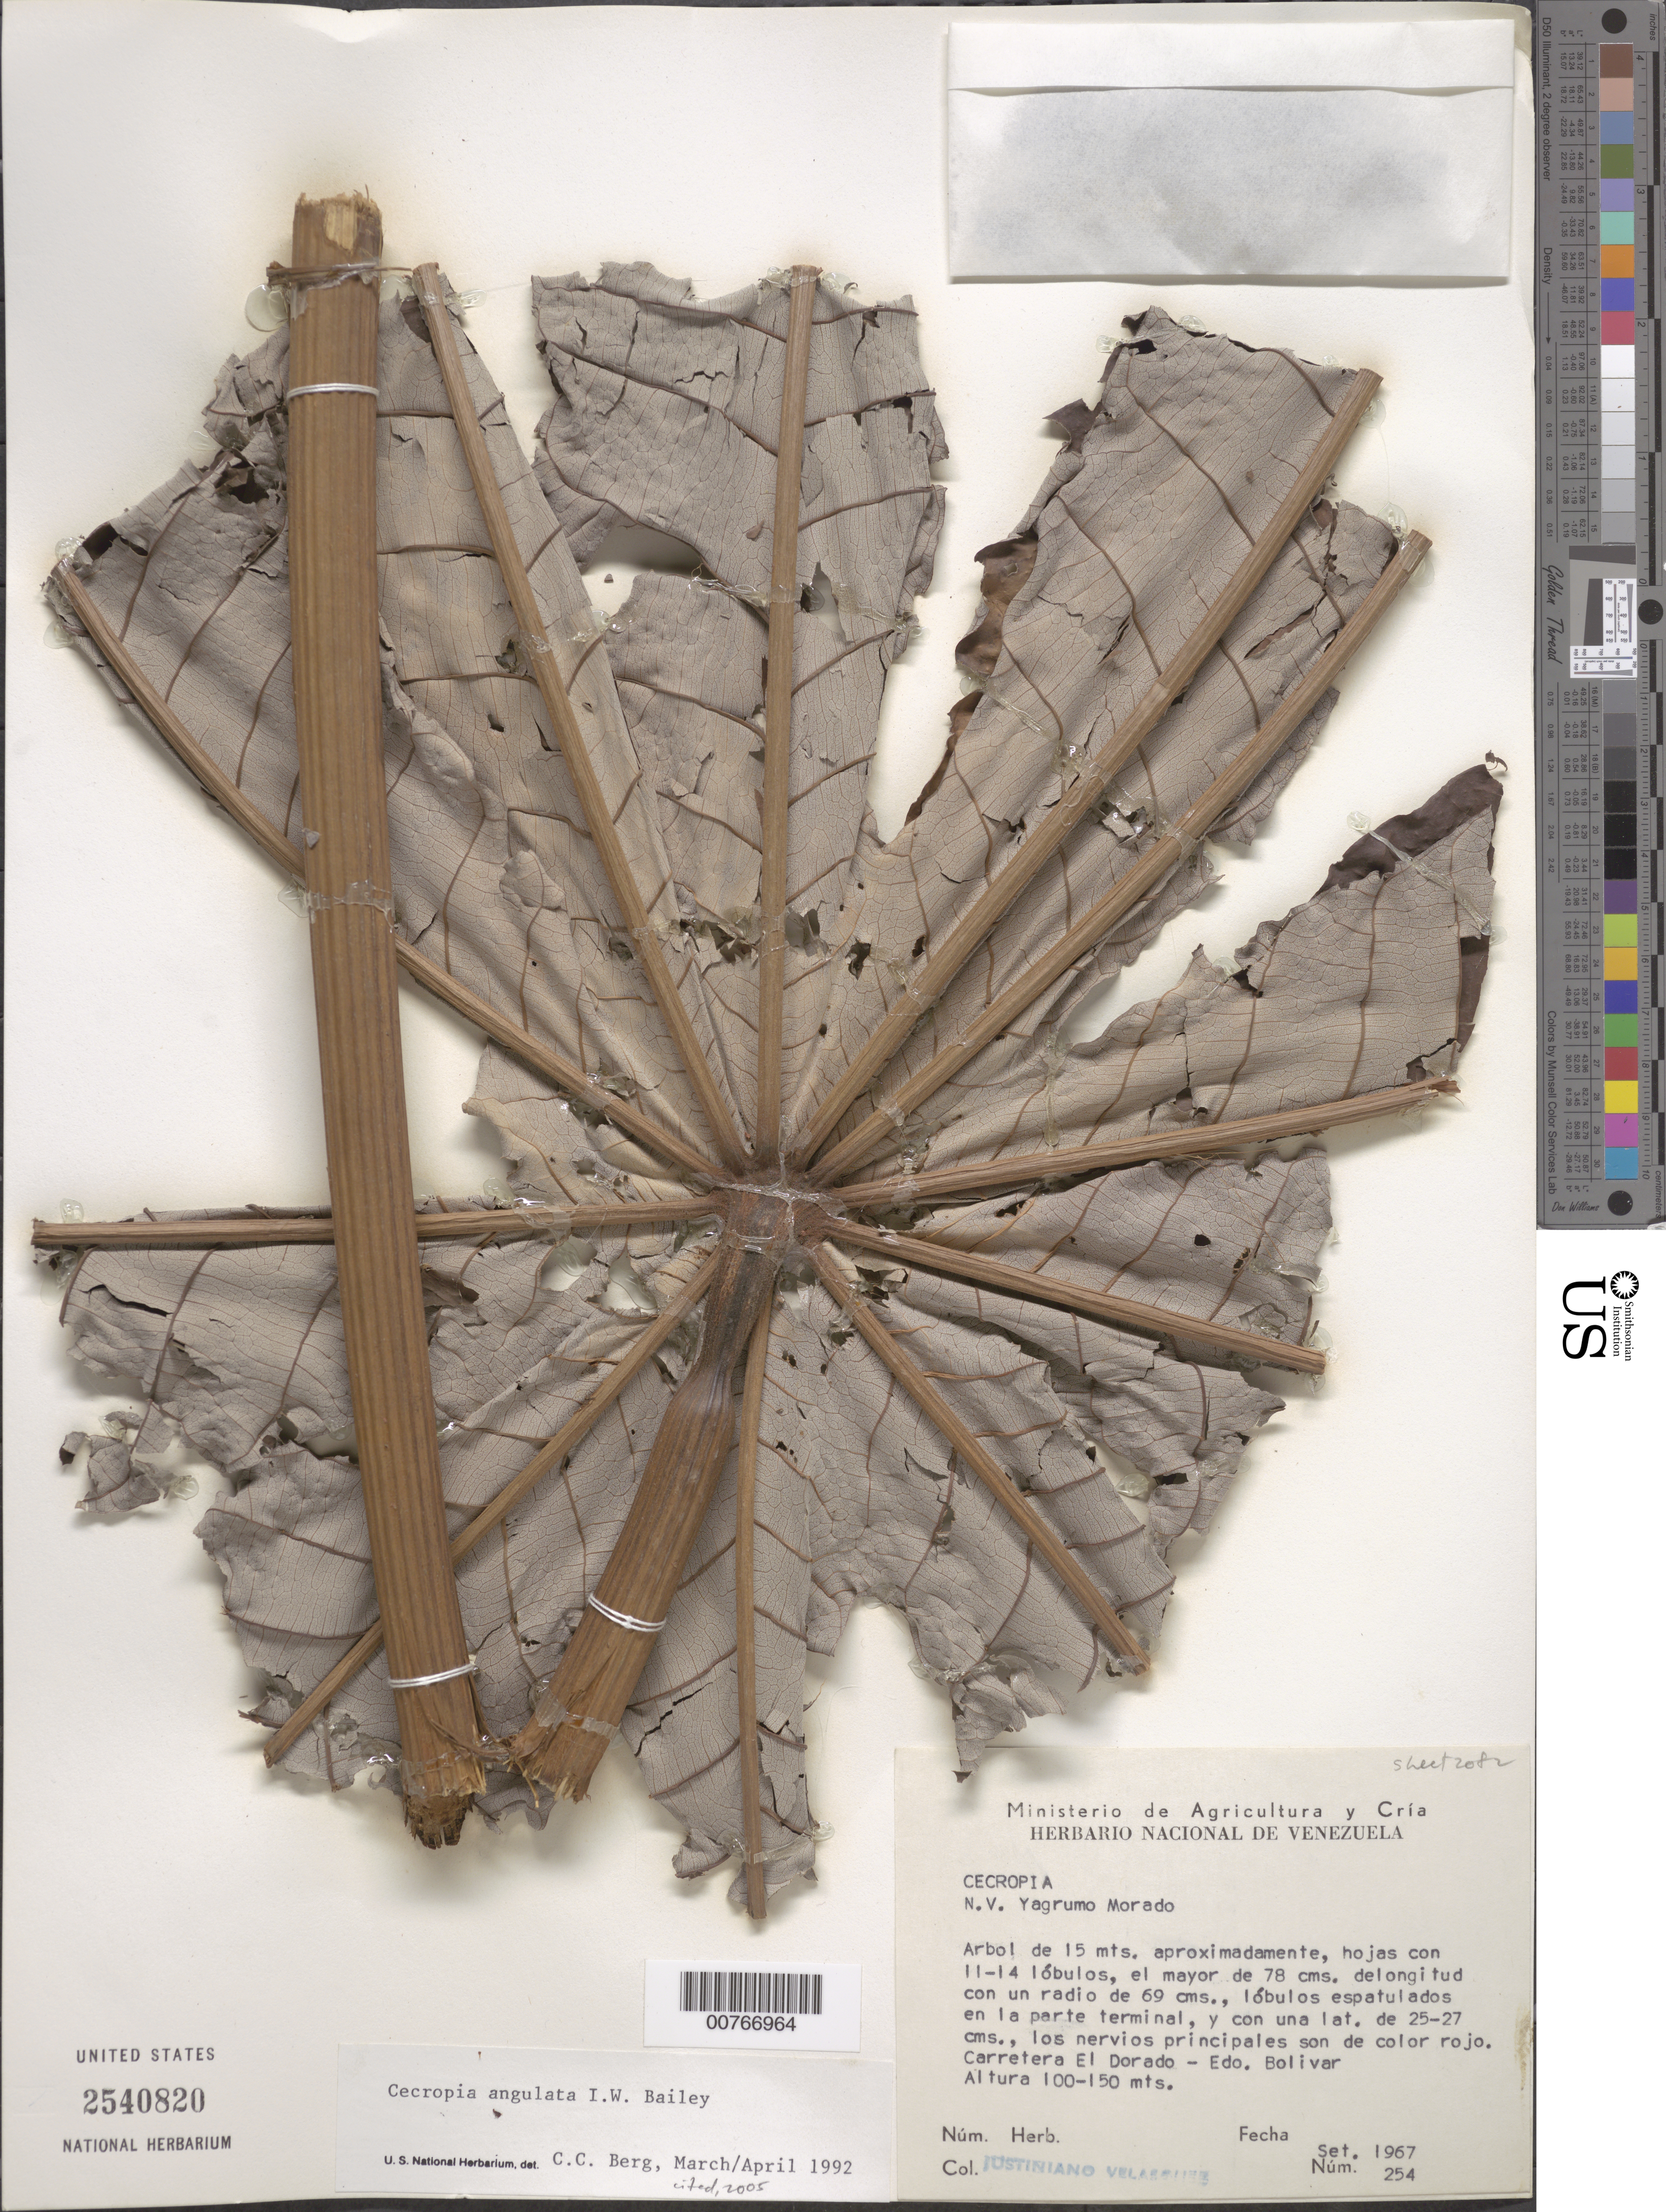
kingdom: Plantae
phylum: Tracheophyta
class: Magnoliopsida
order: Rosales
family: Urticaceae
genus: Cecropia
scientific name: Cecropia angulata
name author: I.W. Bailey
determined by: Berg, C. C.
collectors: J. Velasquez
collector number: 254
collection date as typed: Sep-67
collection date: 1967-09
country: Venezuela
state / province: Bolívar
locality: Carretera El Dorado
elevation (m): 100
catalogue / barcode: US 2540820